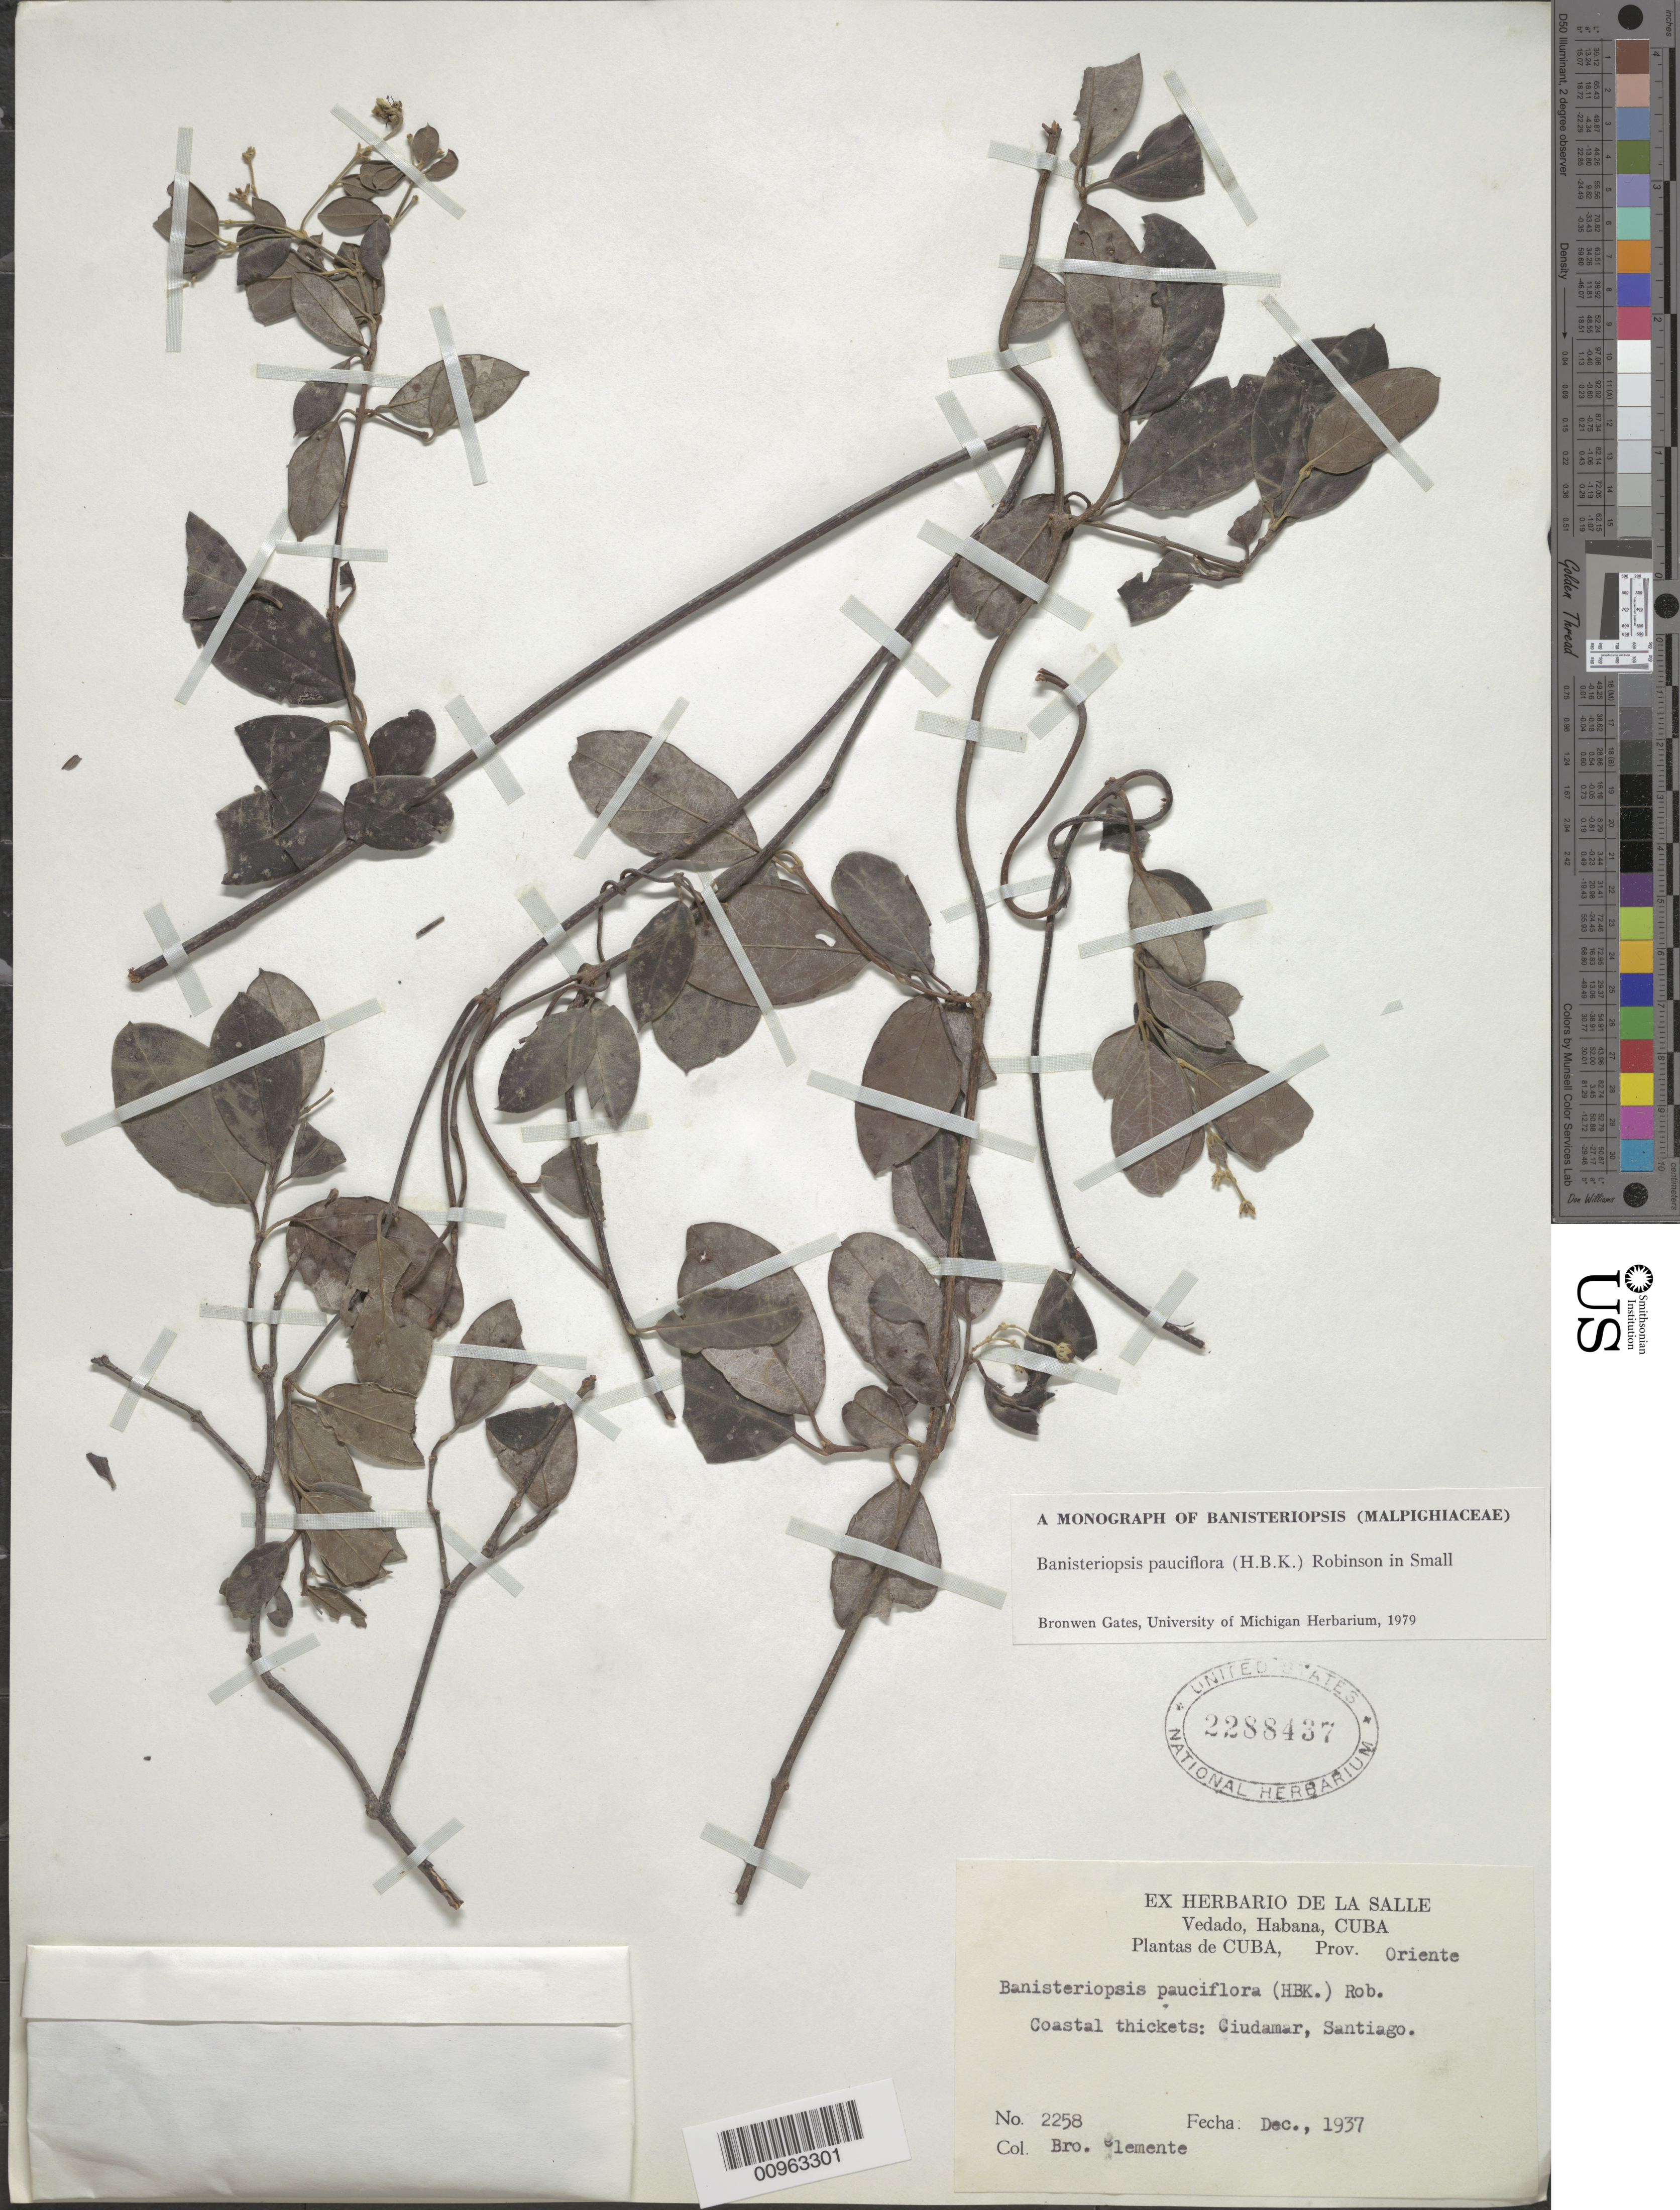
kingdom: Plantae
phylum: Tracheophyta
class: Magnoliopsida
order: Malpighiales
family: Malpighiaceae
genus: Banisteriopsis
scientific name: Banisteriopsis pauciflora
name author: (Kunth) C.B. Rob.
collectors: Bro. Clemente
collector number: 2258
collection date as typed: Dec 1937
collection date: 1937-12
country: Cuba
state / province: Santiago de Cuba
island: Cuba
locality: Guidamar, Santiago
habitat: Coastal thickets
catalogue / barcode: US 2288437